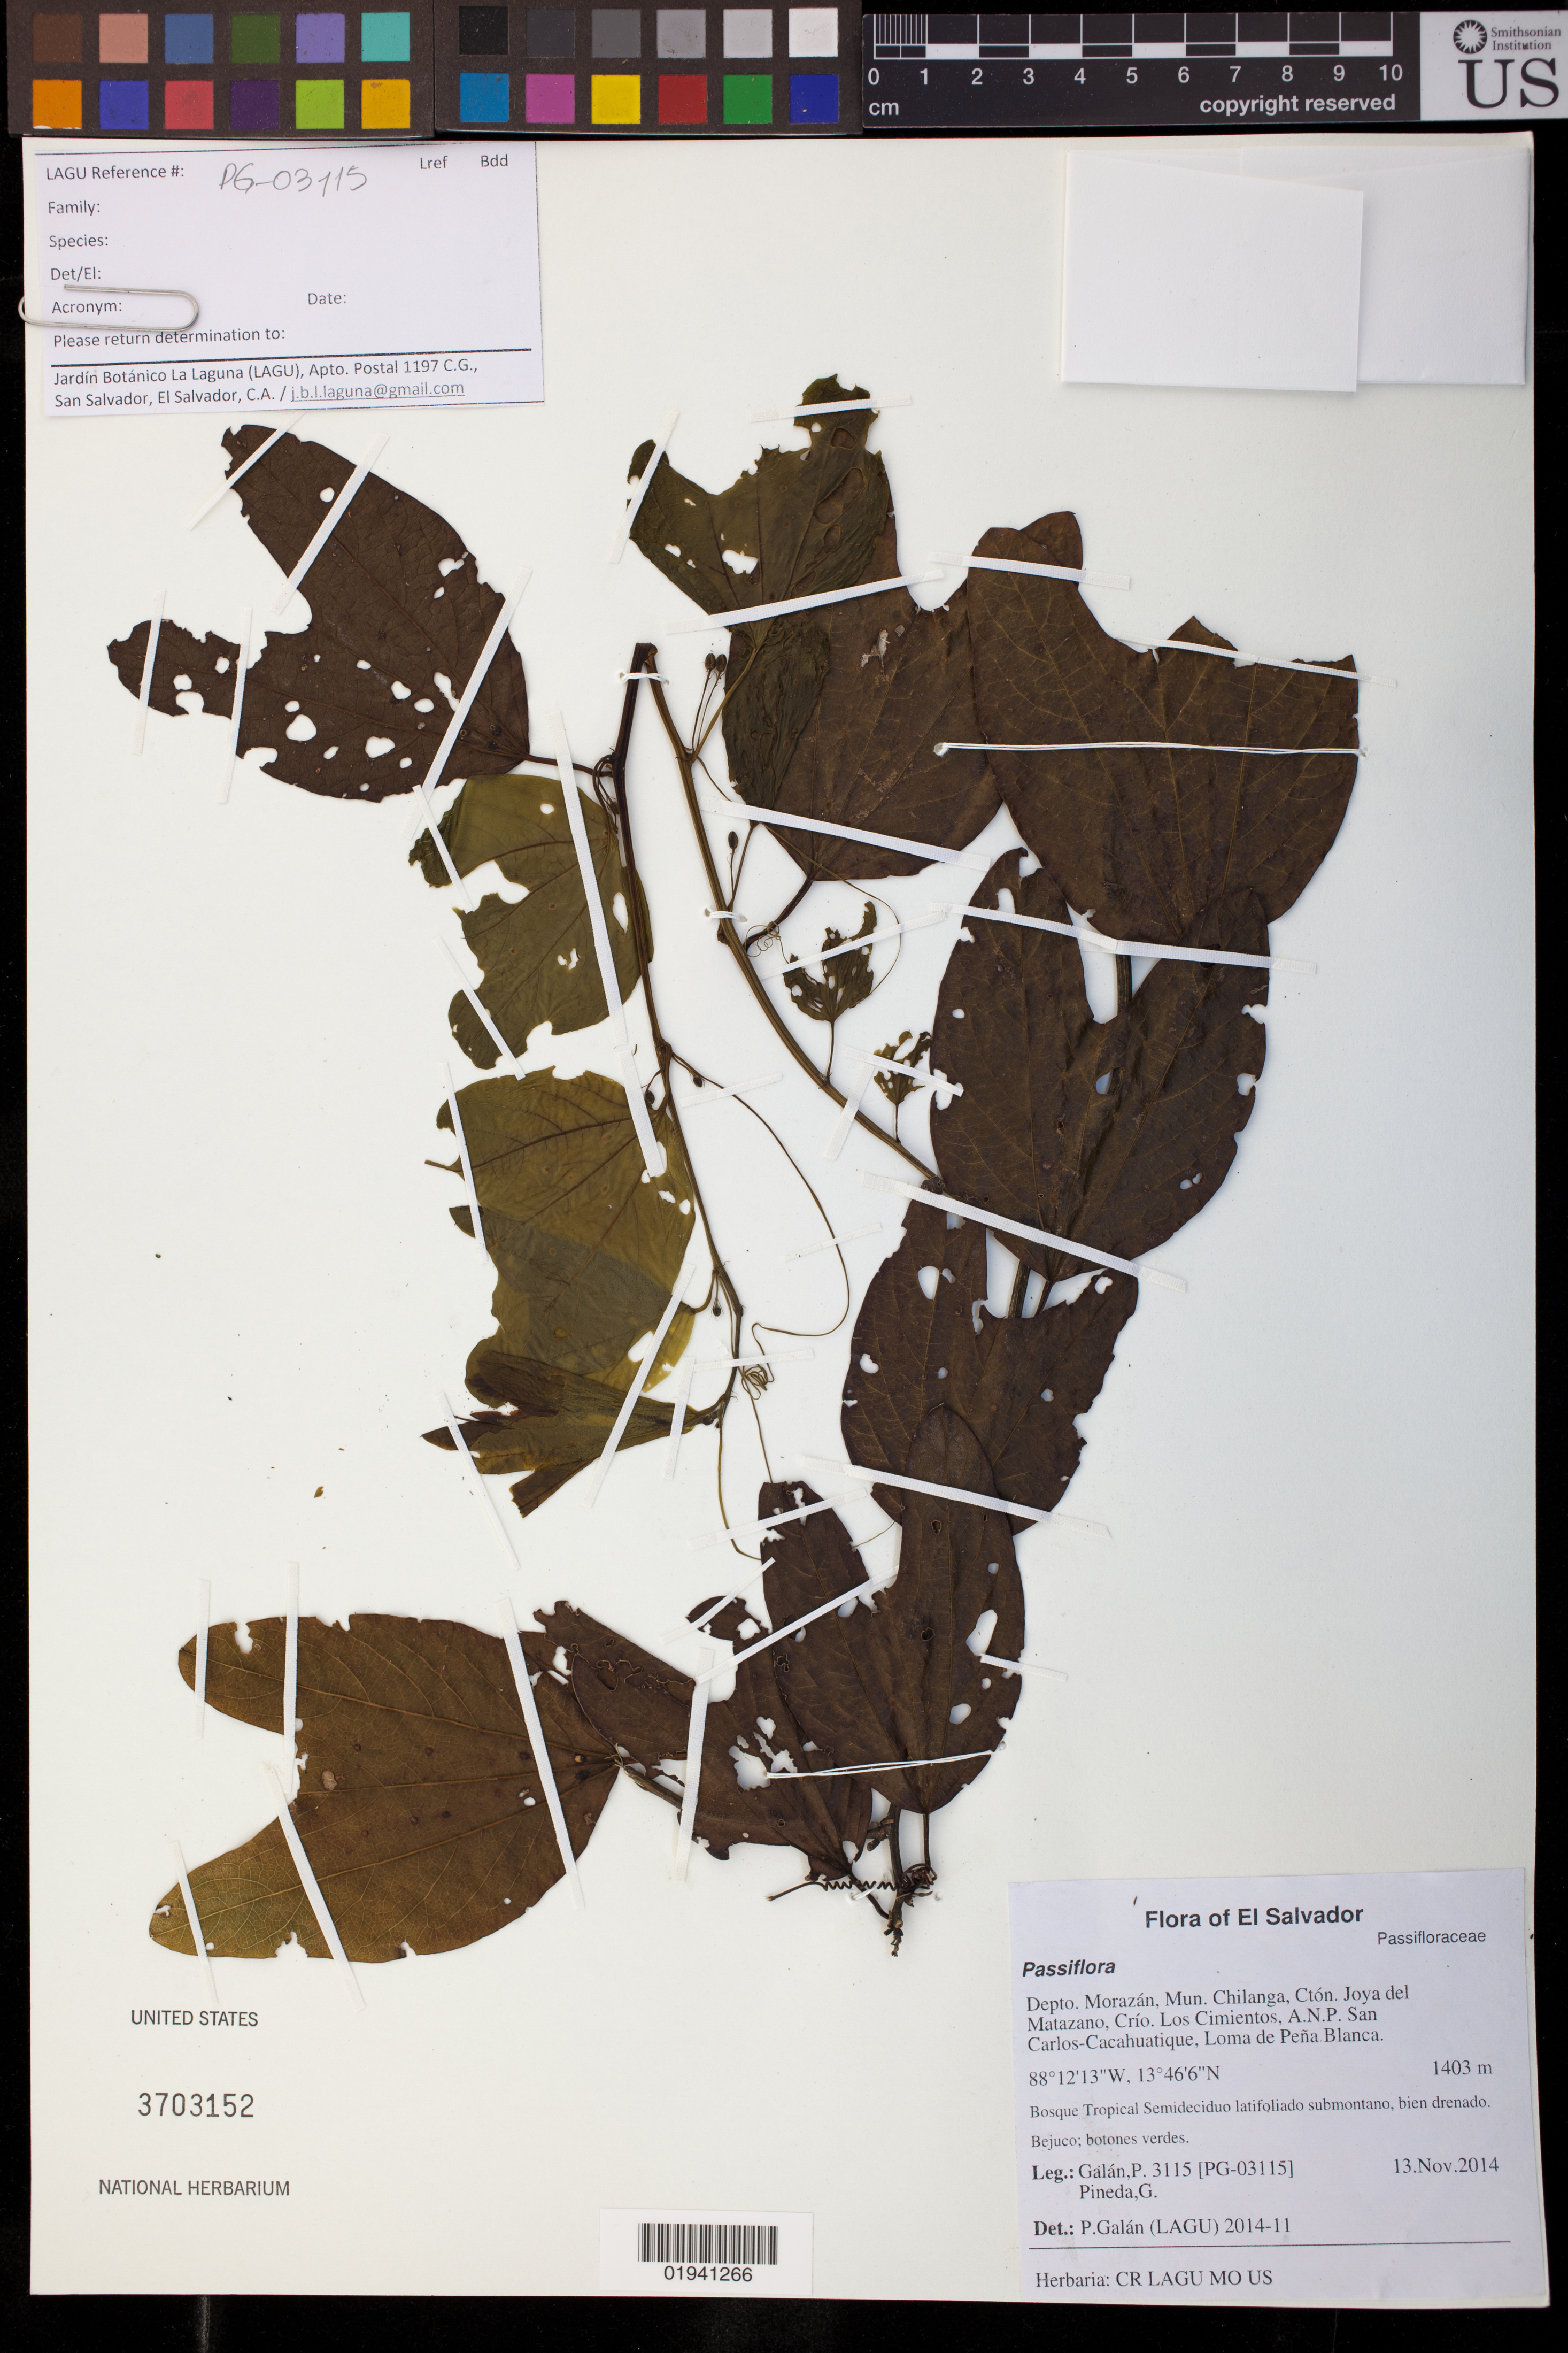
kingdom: Plantae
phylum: Tracheophyta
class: Magnoliopsida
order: Malpighiales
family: Passifloraceae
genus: Passiflora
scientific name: Passiflora sp.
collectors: P. Galan & G. Pineda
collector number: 3115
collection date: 2014-11-13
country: El Salvador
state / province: Morazán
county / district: Chilanga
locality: Cton. Joya del Matazano, Crio. Los Cimientos, A. N. P. San Carlos-Cachuatique, Loma de Pena Blanca.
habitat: Bosque Tropical Semideciduo latifoliado submontano, bien drenado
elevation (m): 1403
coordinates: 13 46 4 N, 88 11 55 W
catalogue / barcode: US 3703152